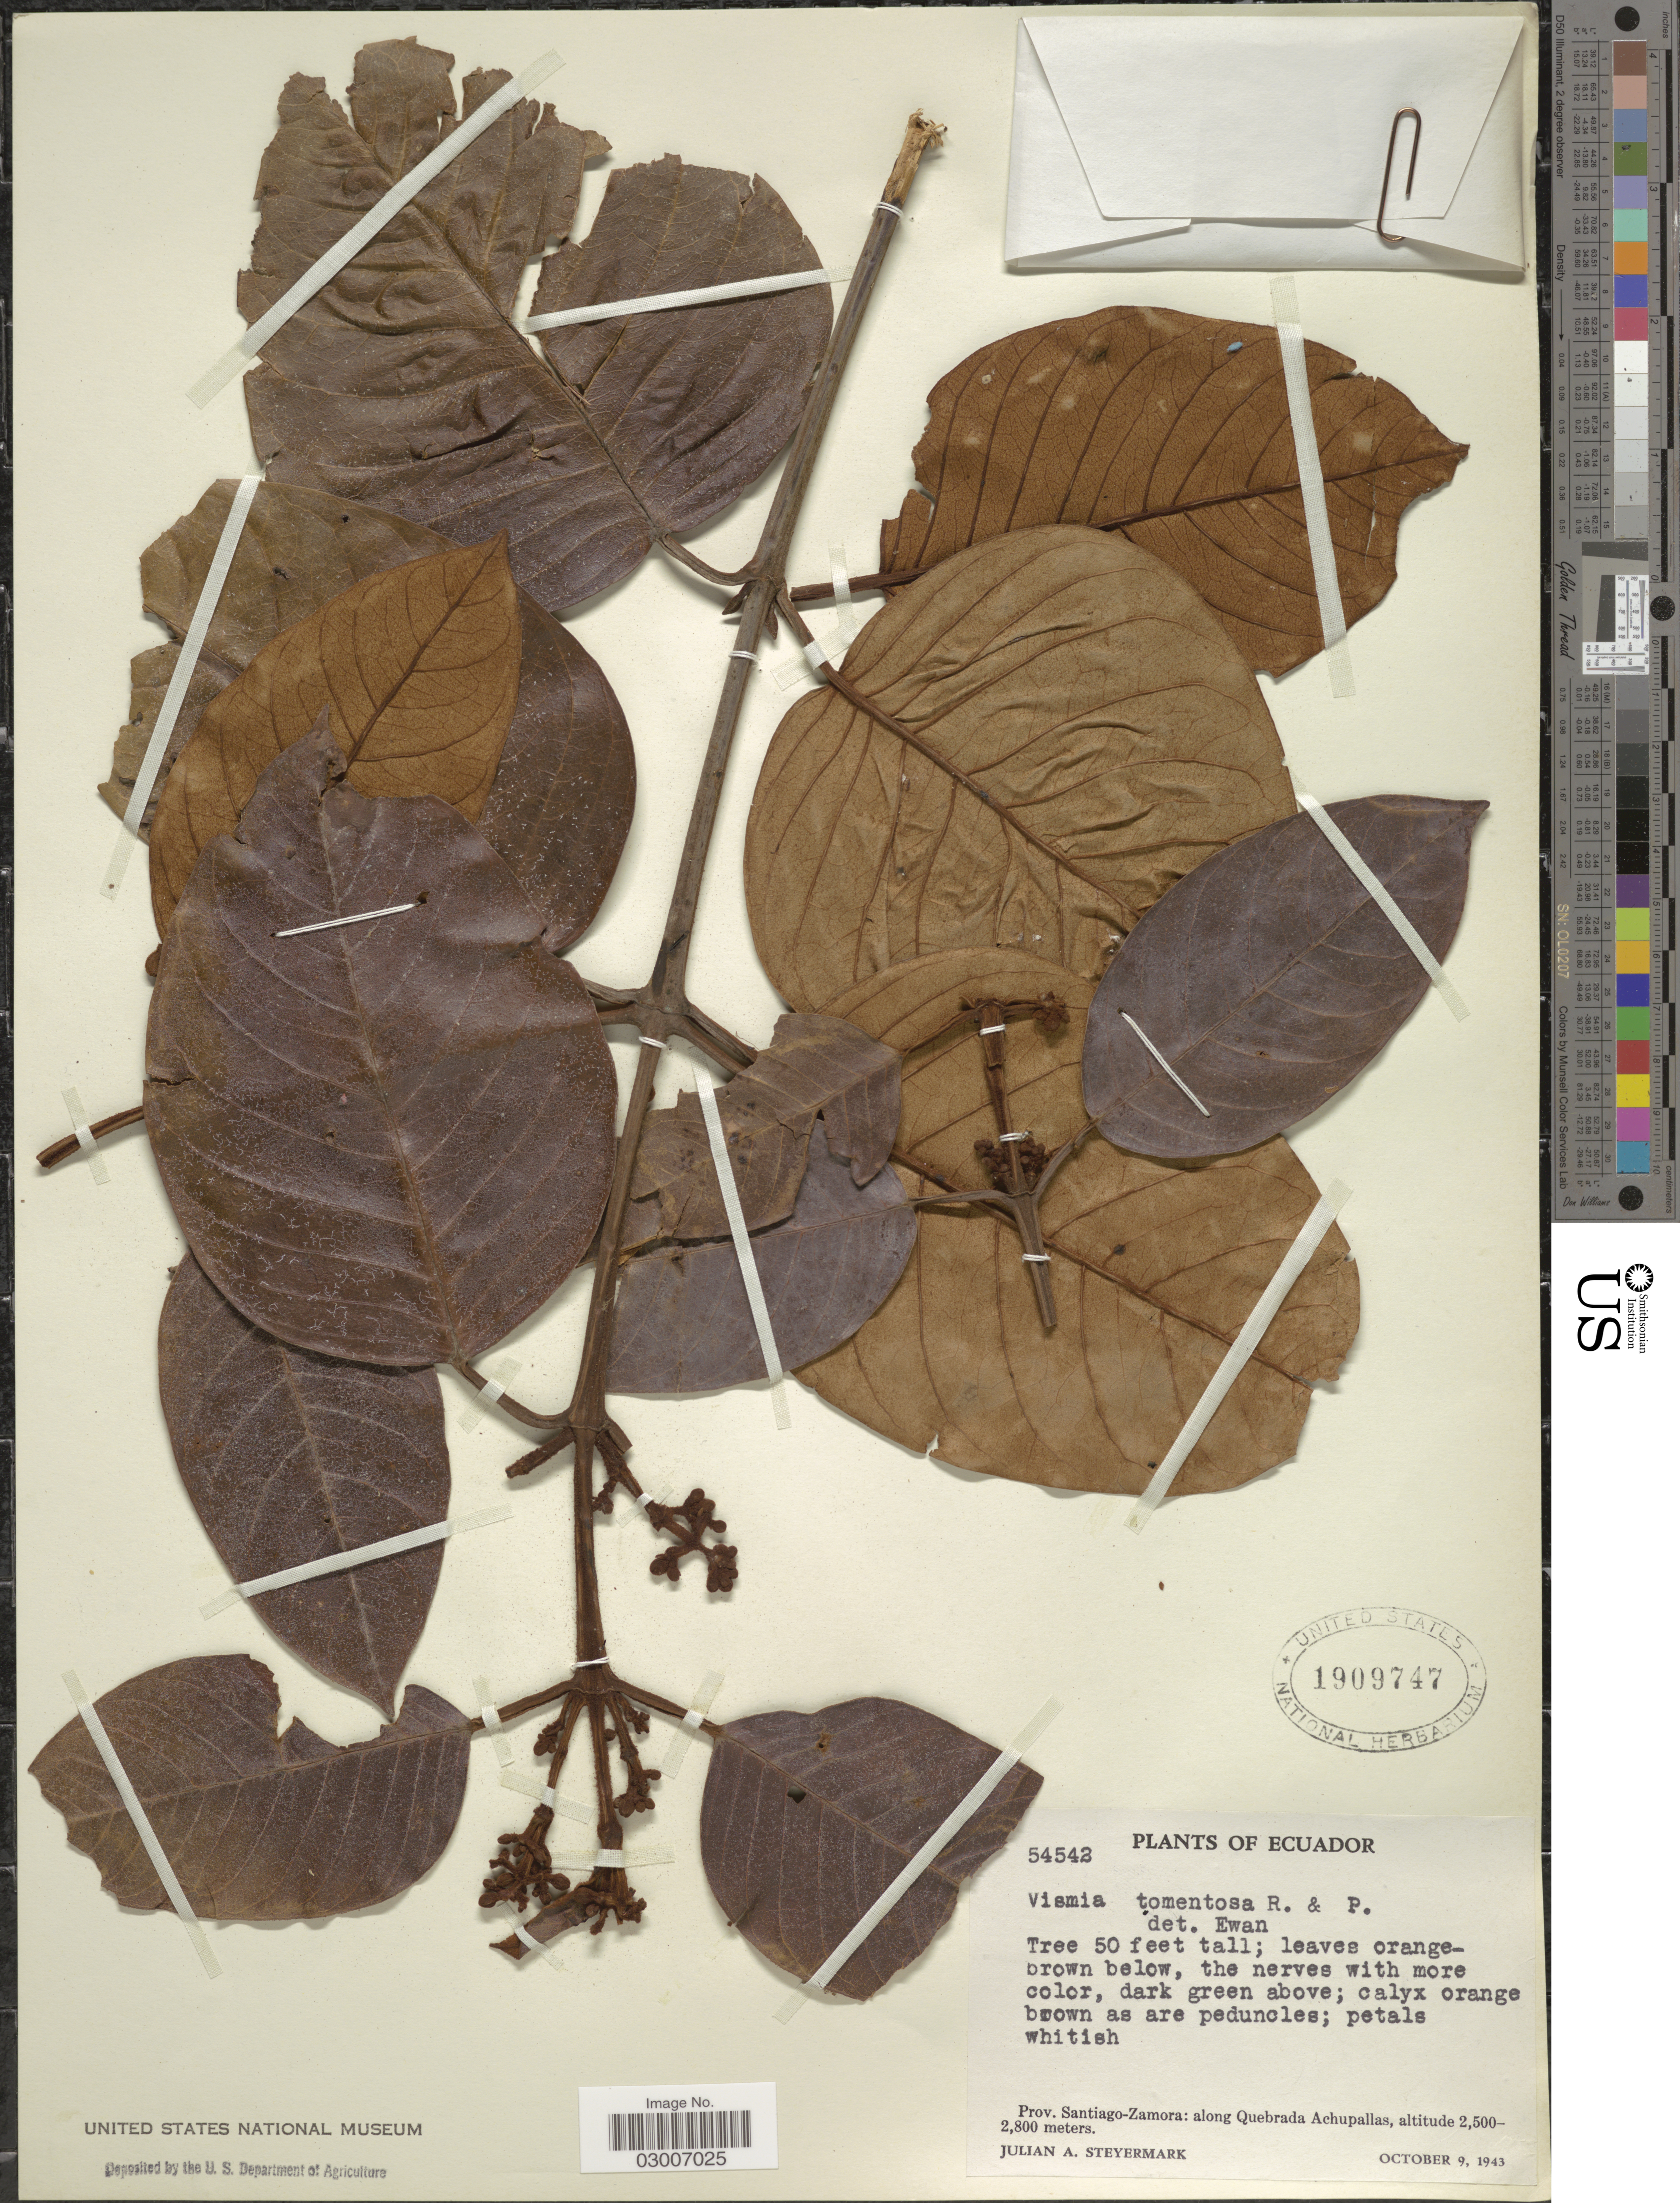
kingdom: Plantae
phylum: Tracheophyta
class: Magnoliopsida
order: Malpighiales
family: Hypericaceae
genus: Vismia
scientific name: Vismia tomentosa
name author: Ruiz & Pav.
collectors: J. Steyermark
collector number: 54542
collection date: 1943-10-09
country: Ecuador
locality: Prov. Santiago-Zamora: along Quebrada Achupallas.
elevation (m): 2500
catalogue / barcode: US 1909747